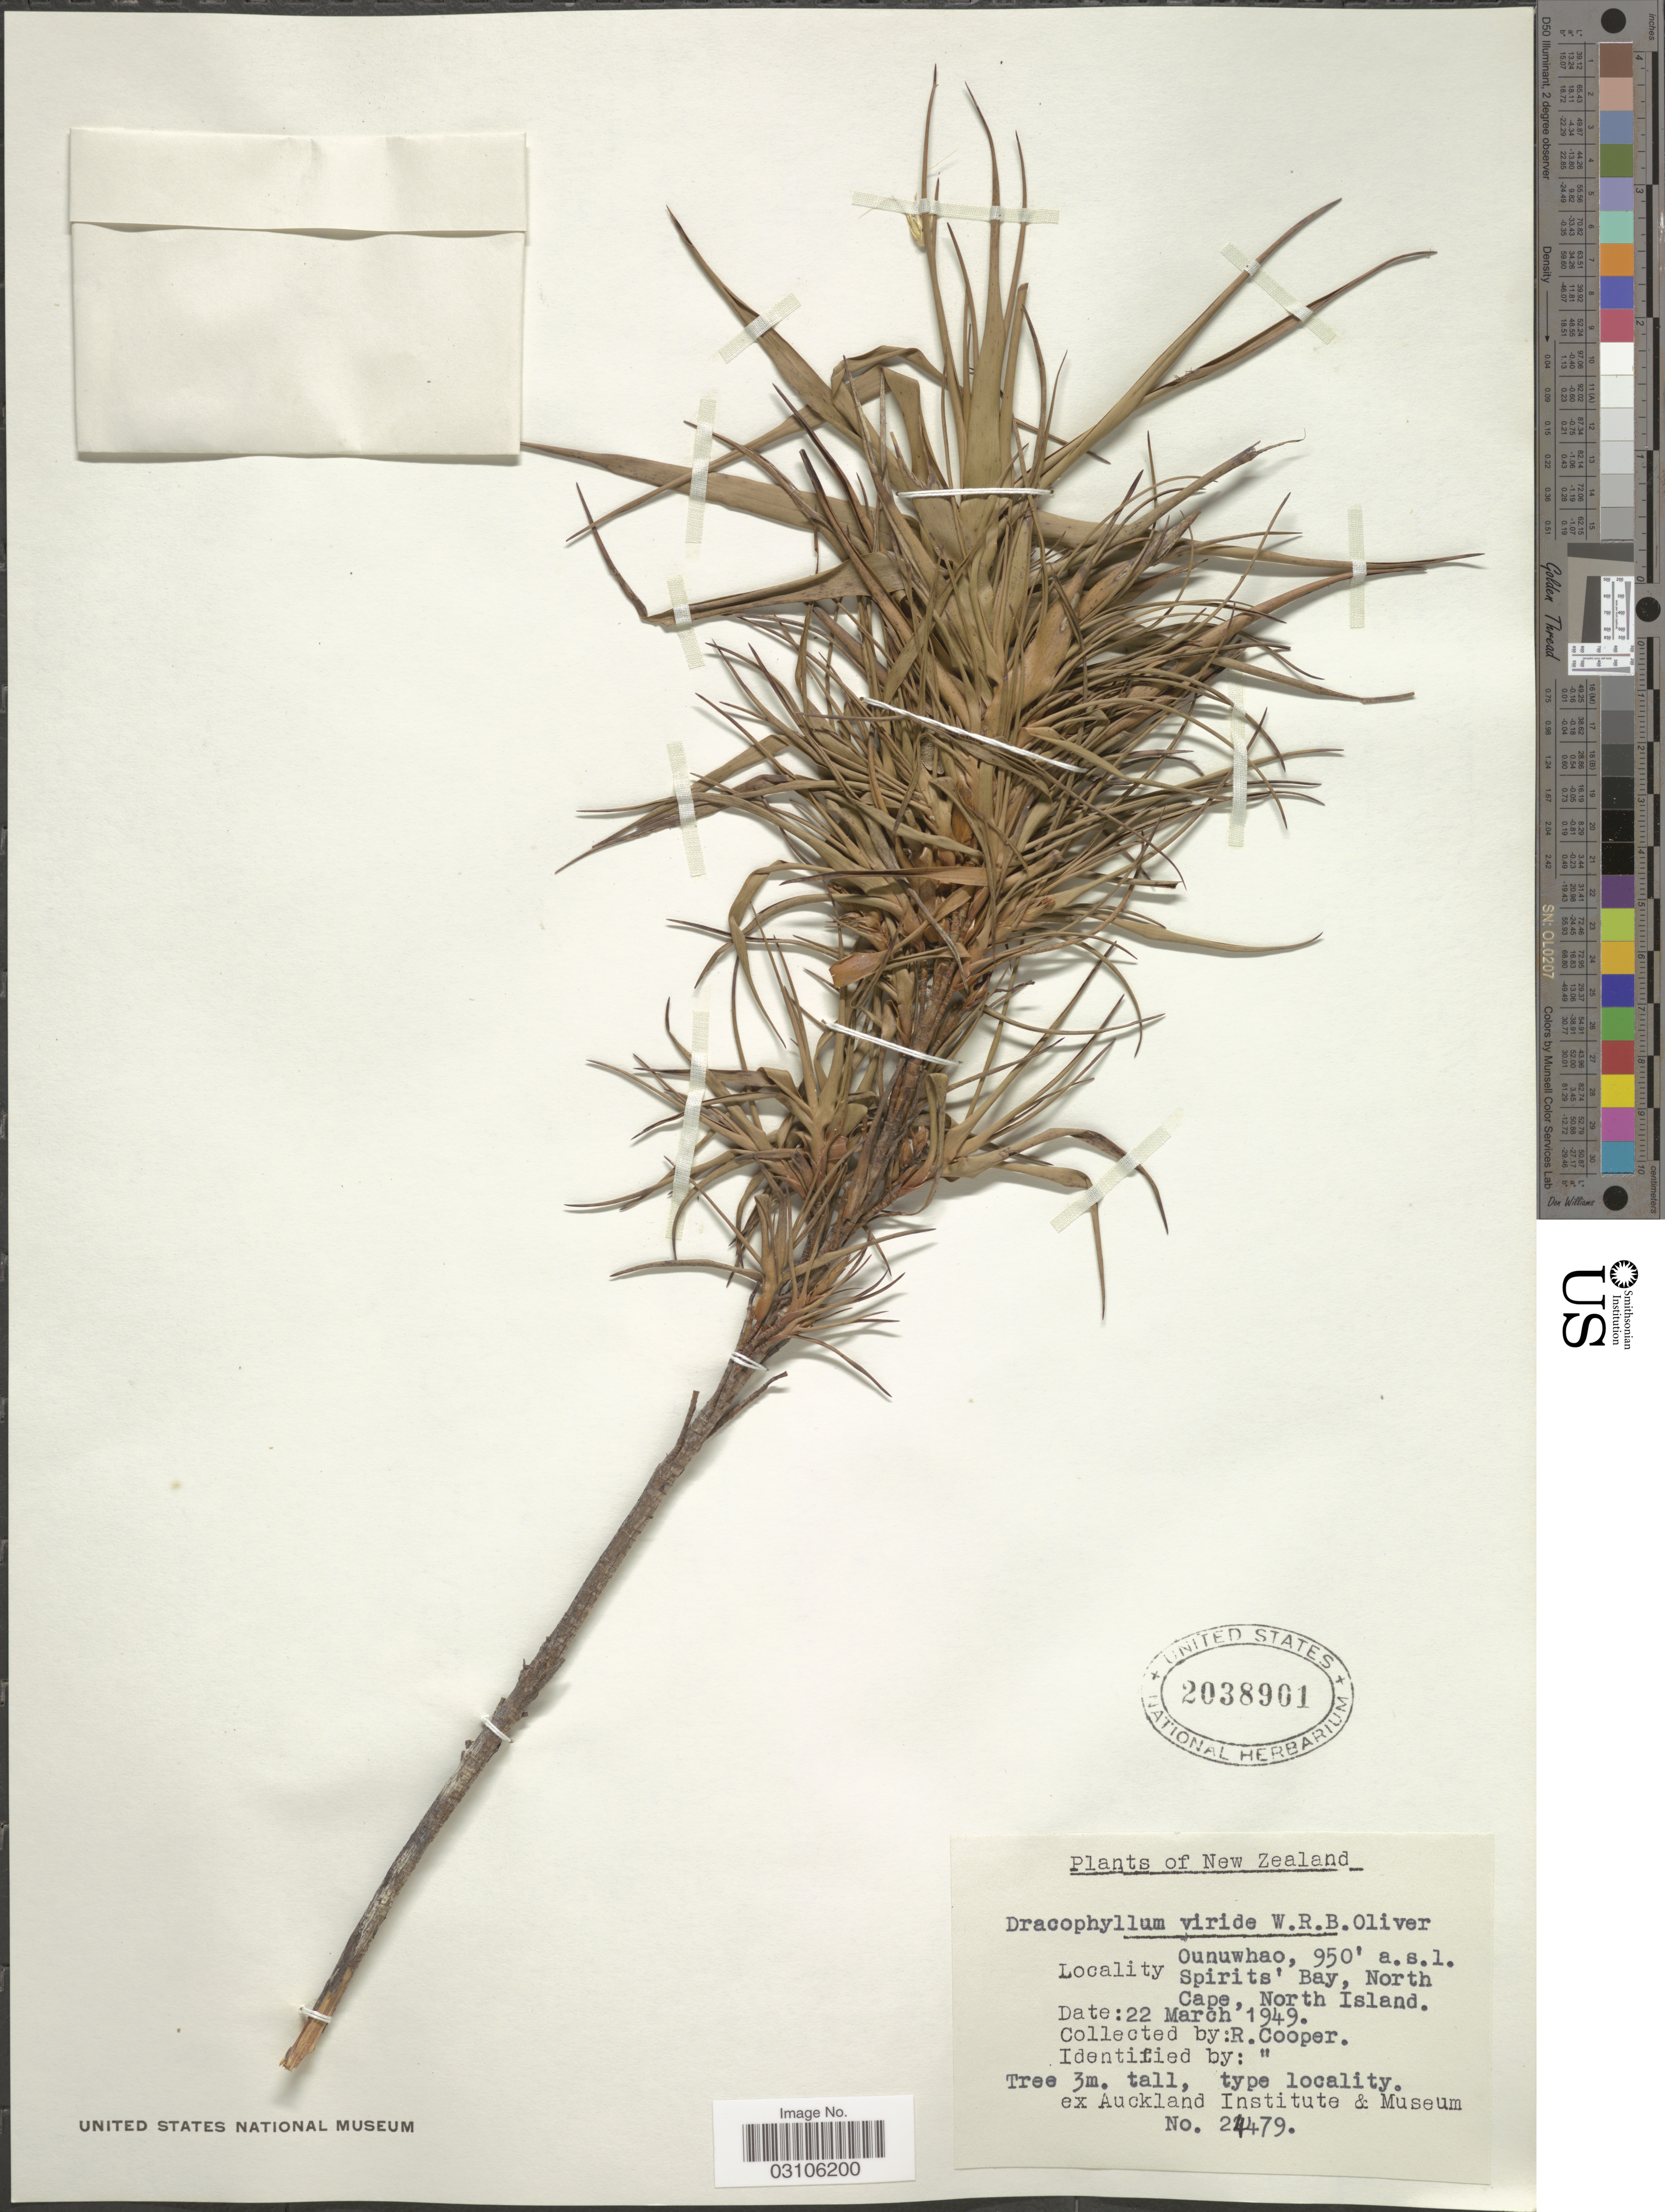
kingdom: Plantae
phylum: Tracheophyta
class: Magnoliopsida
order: Ericales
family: Ericaceae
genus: Dracophyllum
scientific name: Dracophyllum viride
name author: W.R.B. Oliv.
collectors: R. Cooper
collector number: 24479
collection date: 1949-03-22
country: New Zealand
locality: Ounuwhao, Spirits' Bay, North Cape, North Island.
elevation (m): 290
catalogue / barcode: US 2038901